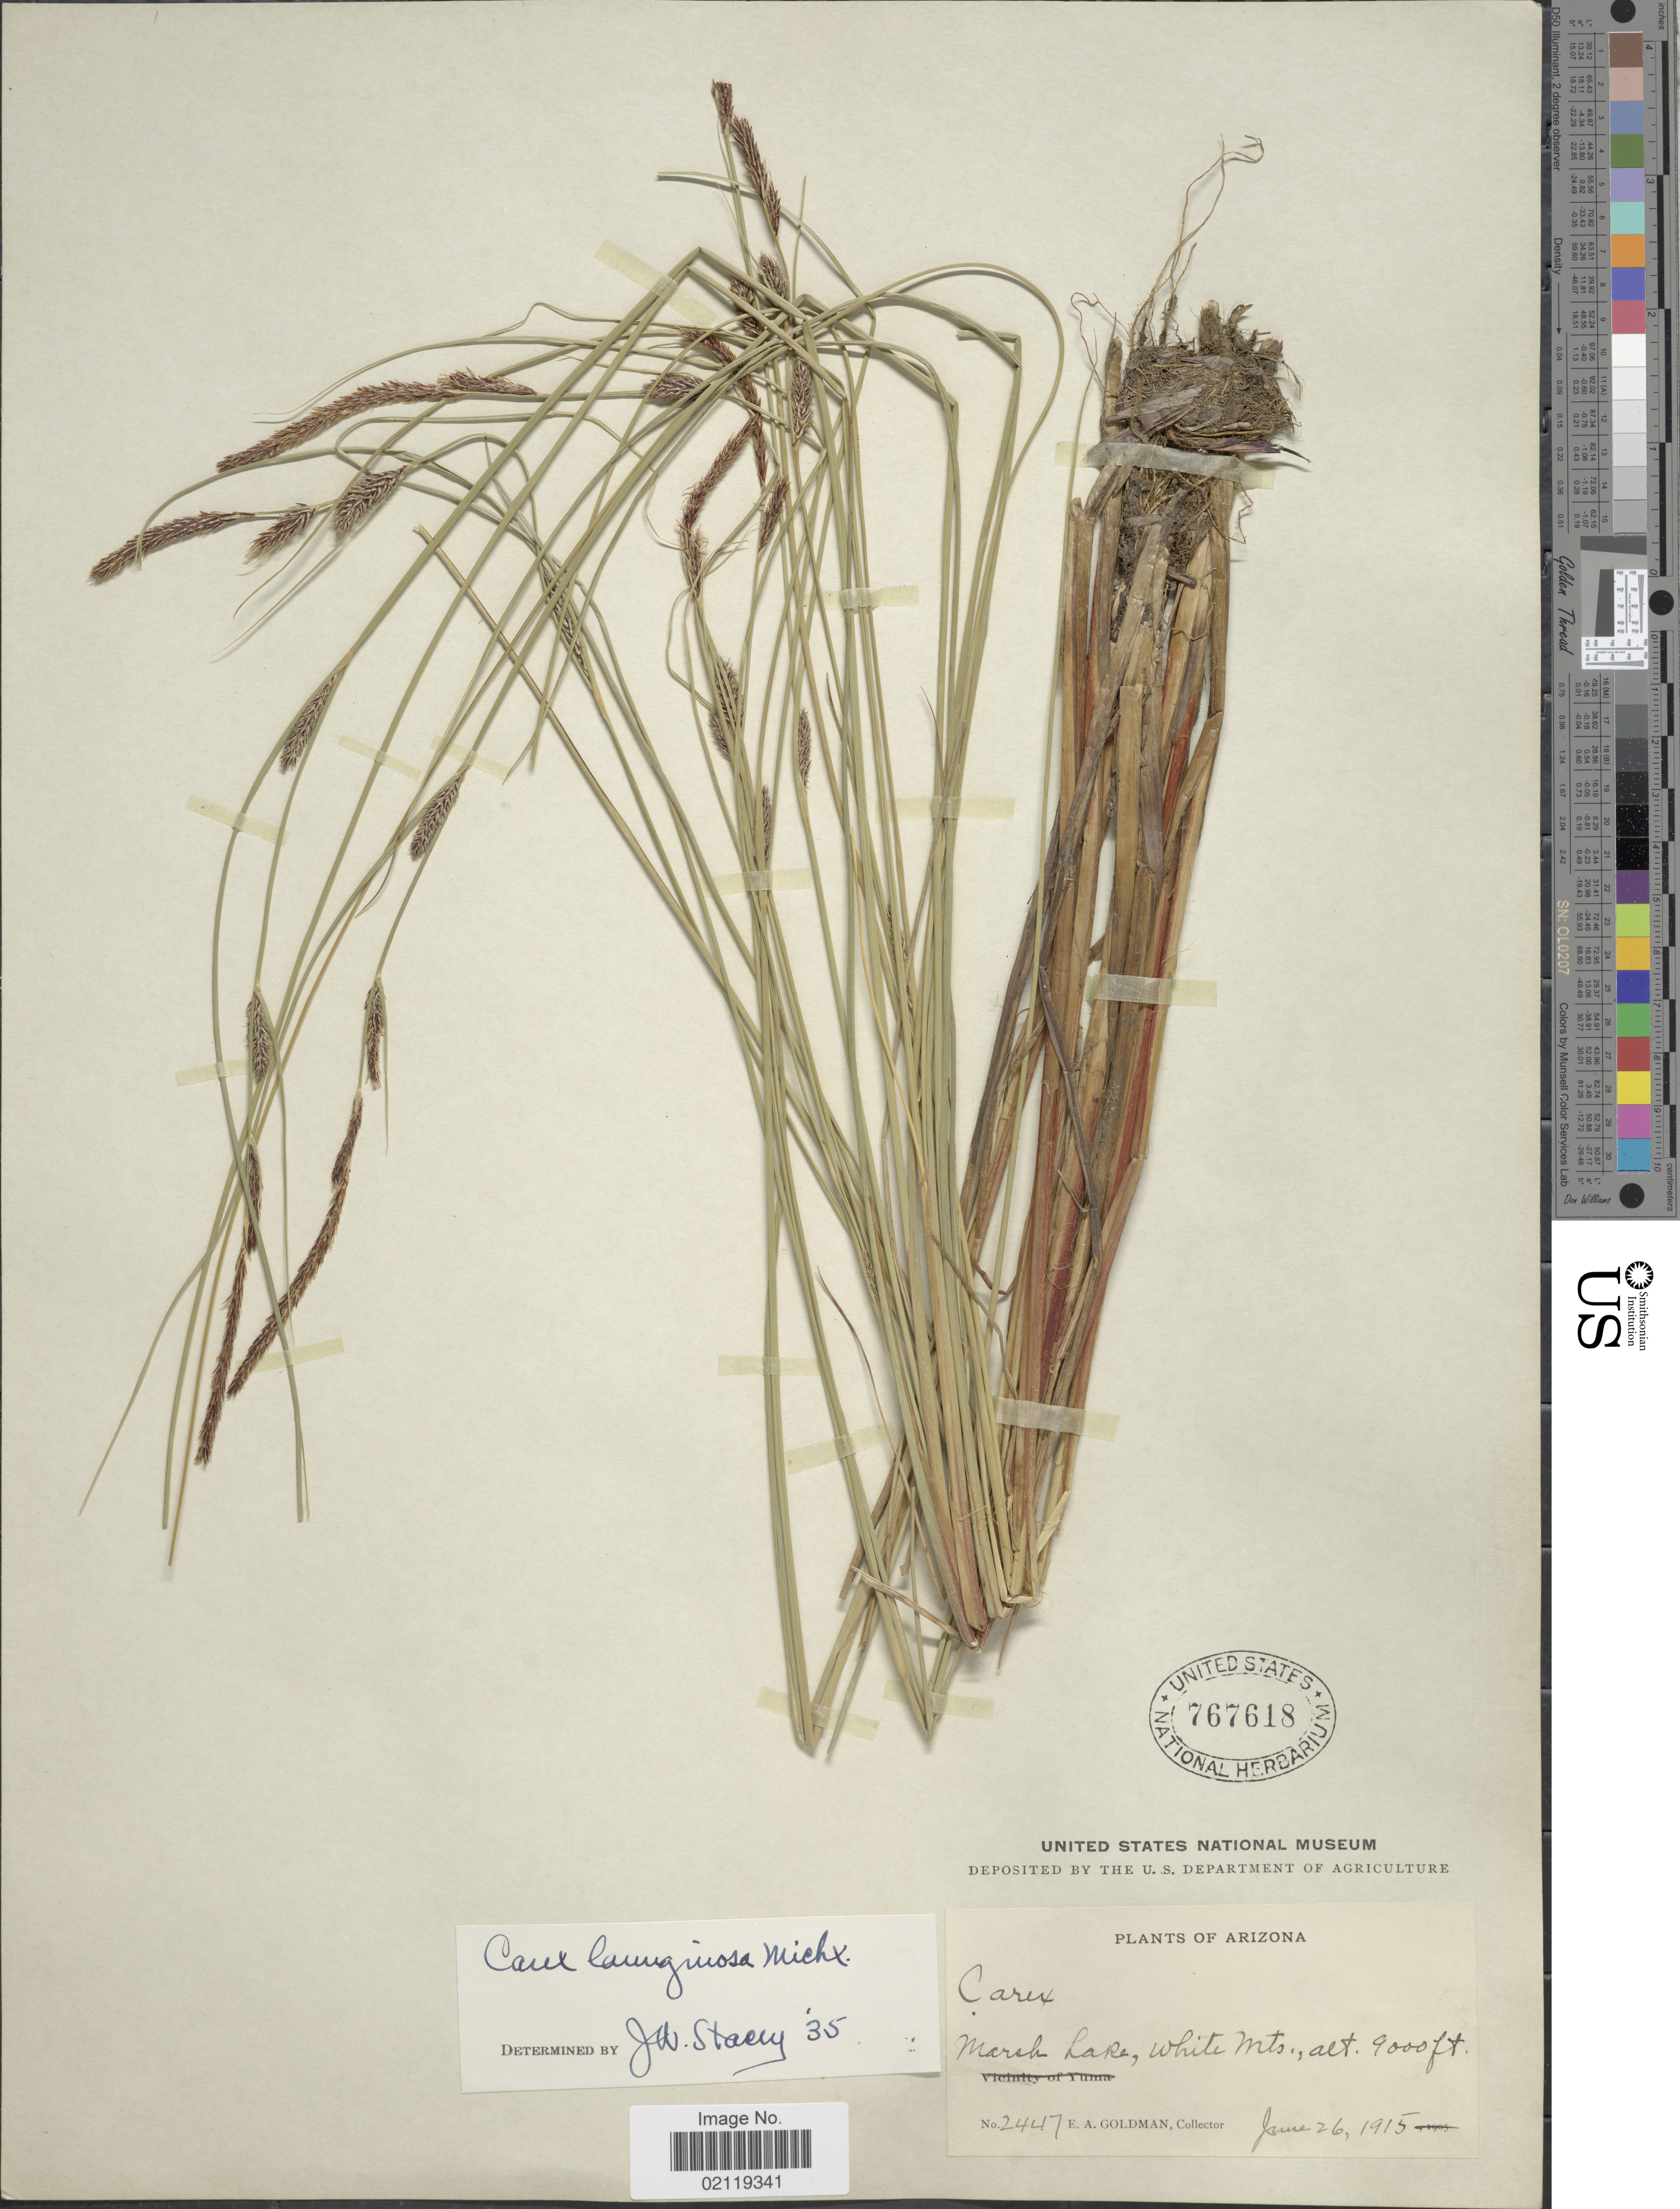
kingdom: Plantae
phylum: Tracheophyta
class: Liliopsida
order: Poales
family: Cyperaceae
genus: Carex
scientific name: Carex pellita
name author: Muhl. ex Willd.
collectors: E. A. Goldman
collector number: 2447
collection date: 1915-06-26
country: United States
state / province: Arizona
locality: Marsh Lake, White Mts.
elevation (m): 2743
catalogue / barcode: US 767618